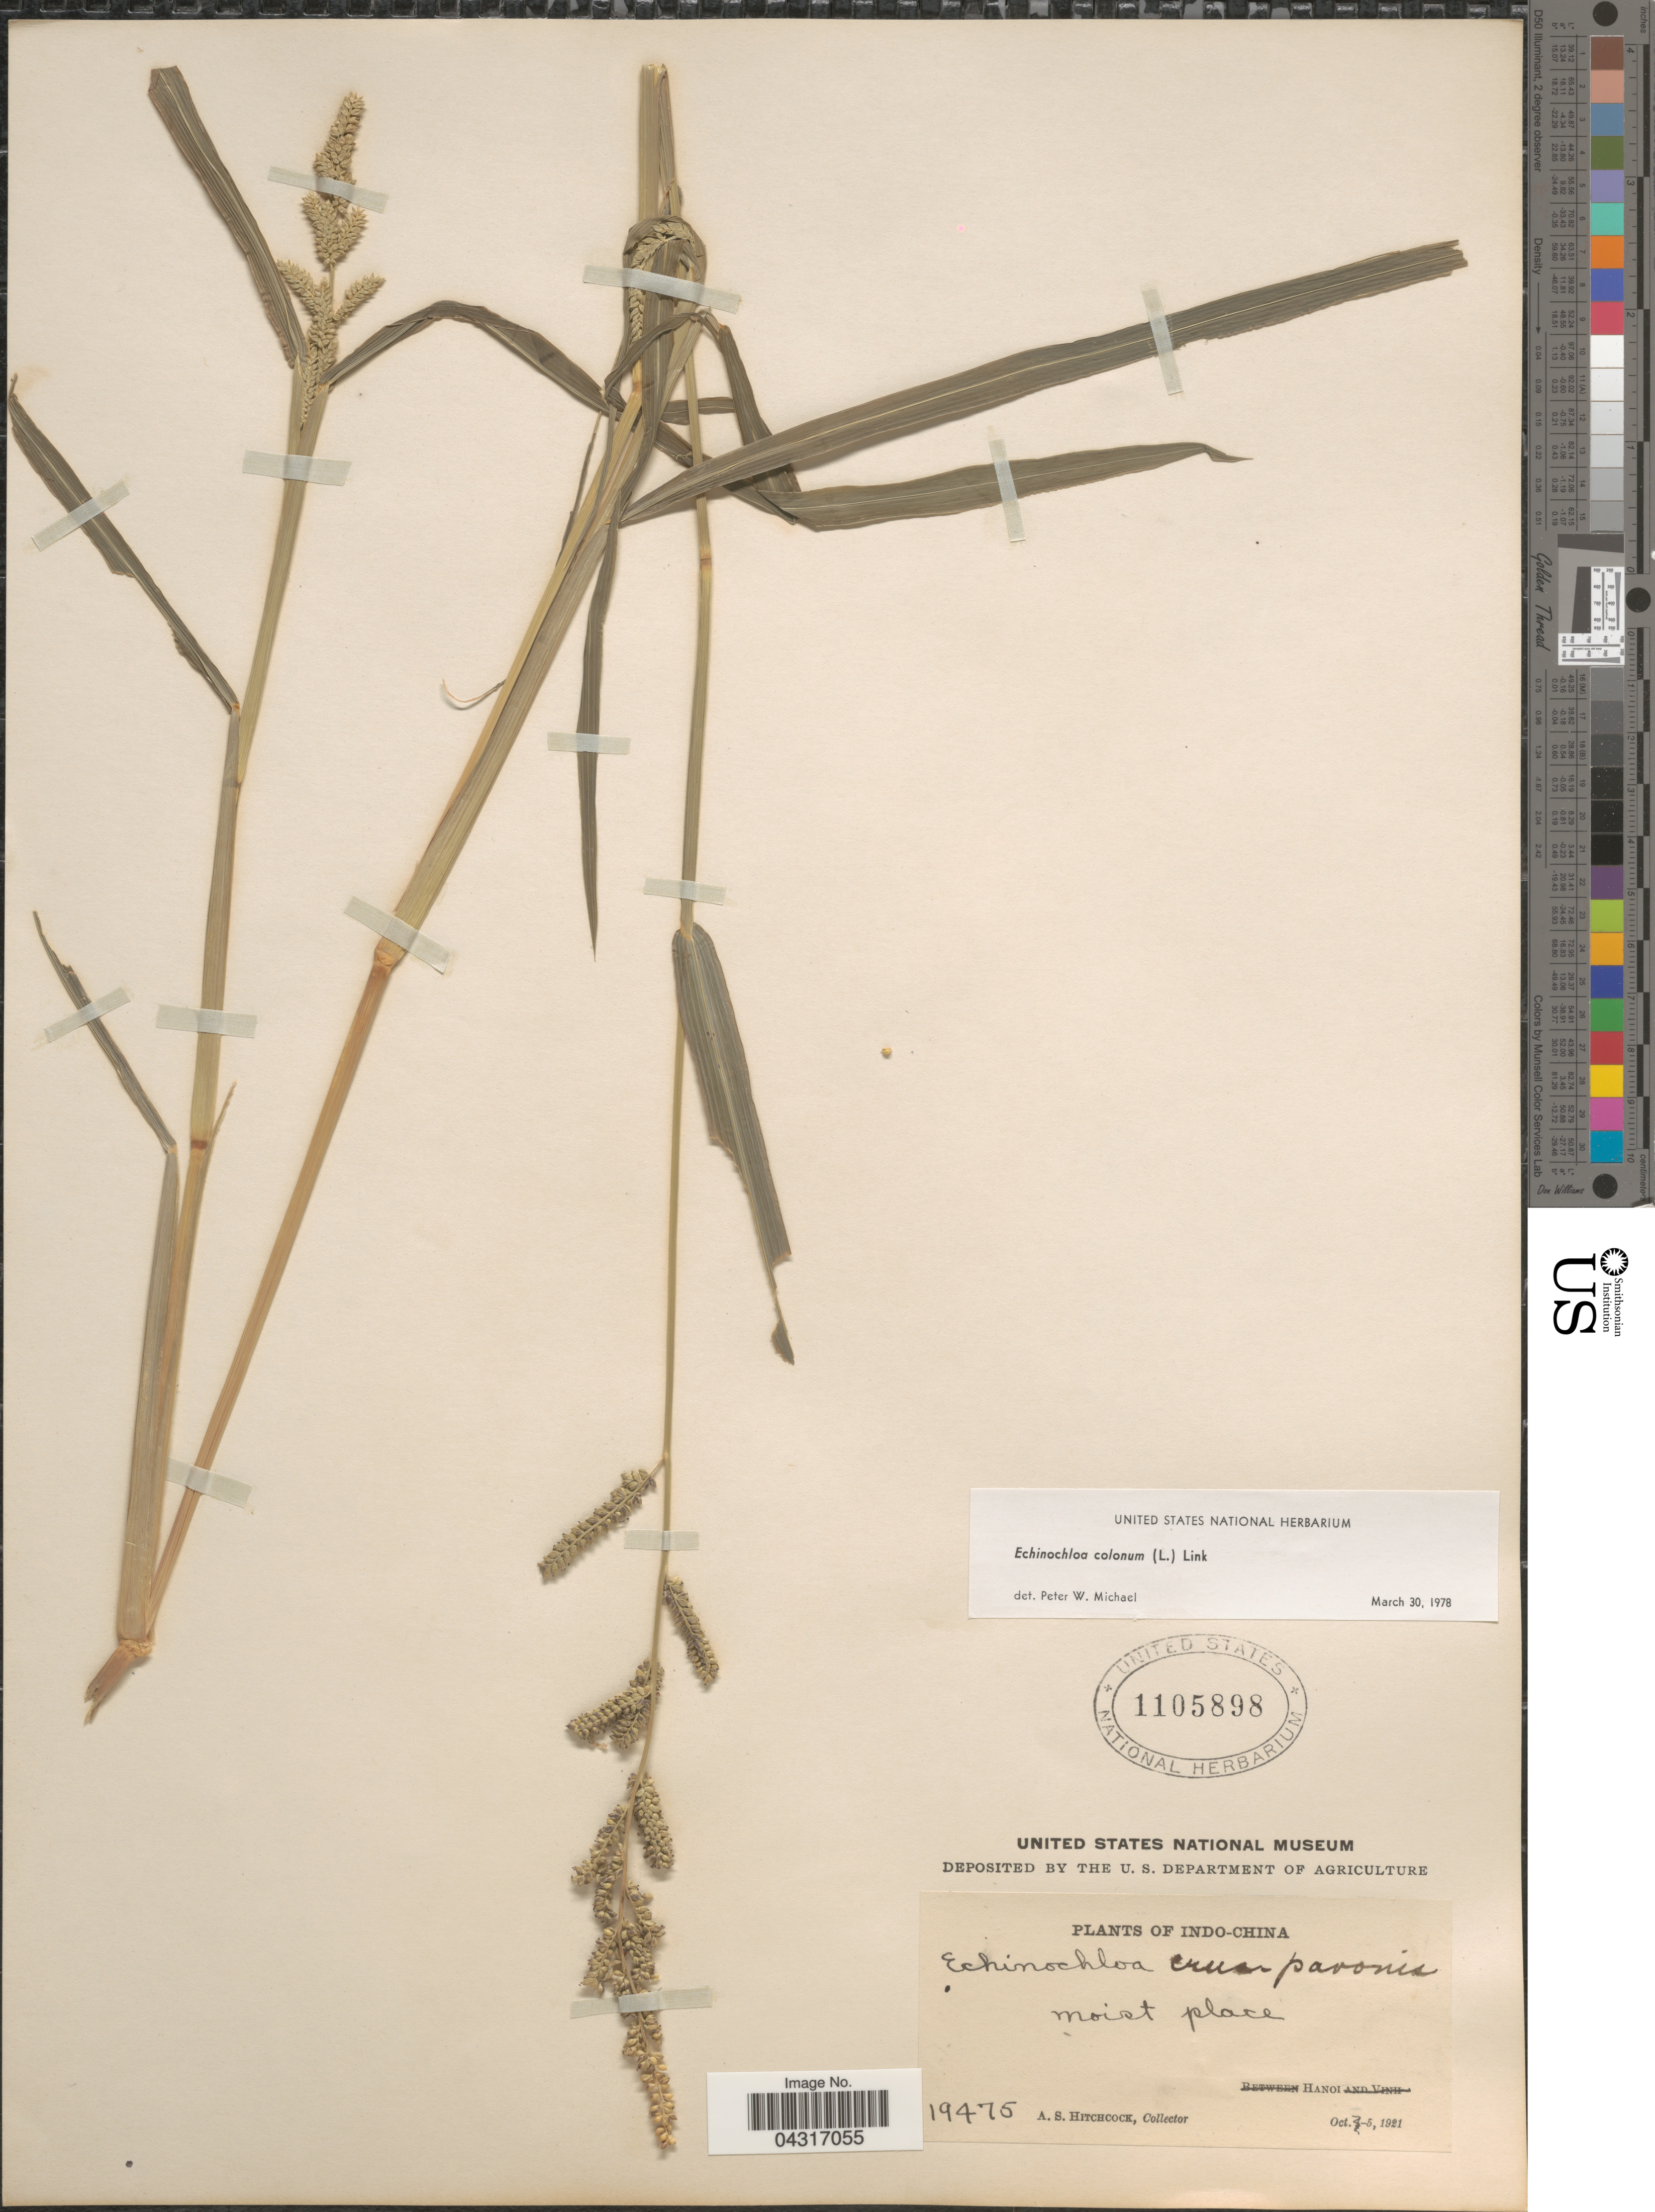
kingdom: Plantae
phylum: Tracheophyta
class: Liliopsida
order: Poales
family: Poaceae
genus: Echinochloa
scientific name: Echinochloa colona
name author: (L.) Link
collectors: A. S. Hitchcock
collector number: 19475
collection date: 1921-10-05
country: Vietnam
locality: Indo-China. Hanoi.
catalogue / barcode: US 1105898